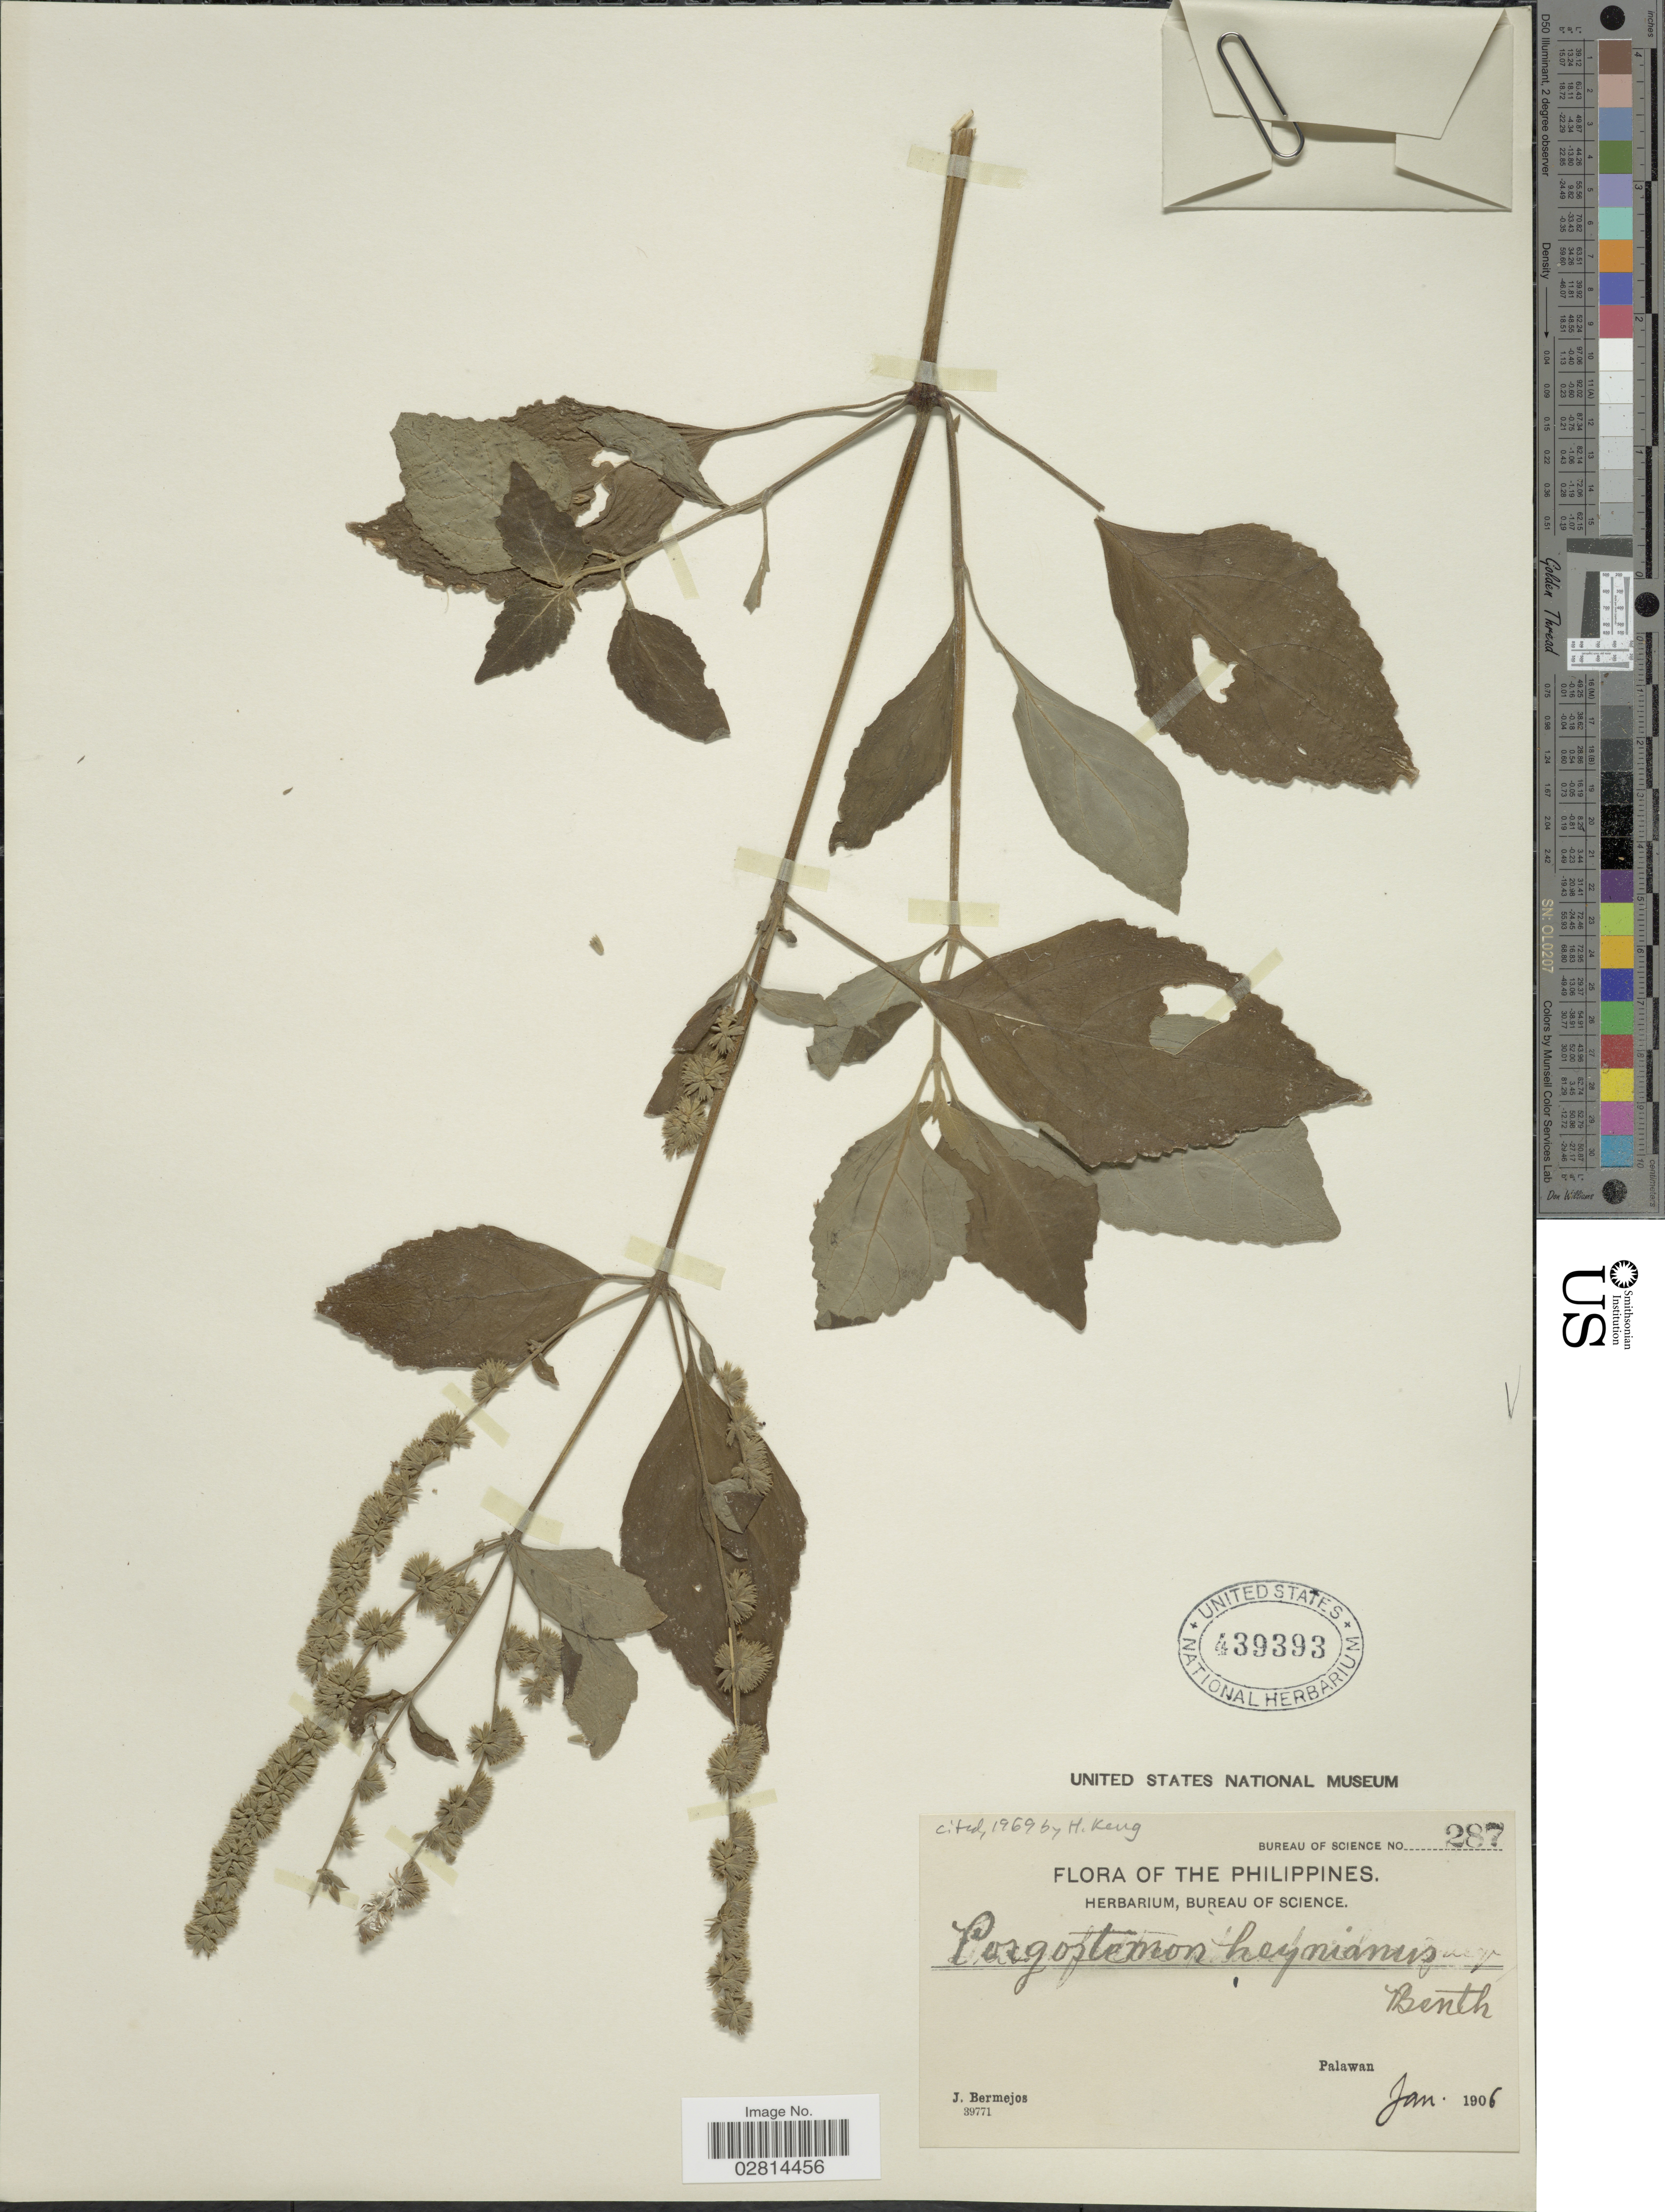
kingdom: Plantae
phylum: Tracheophyta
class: Magnoliopsida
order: Lamiales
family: Lamiaceae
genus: Pogostemon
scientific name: Pogostemon heyneanus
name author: Benth.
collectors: J. Bermejos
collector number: Bureau of Science 287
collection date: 1906-01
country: Philippines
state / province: Mimaropa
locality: Palawan.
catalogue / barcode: US 439393